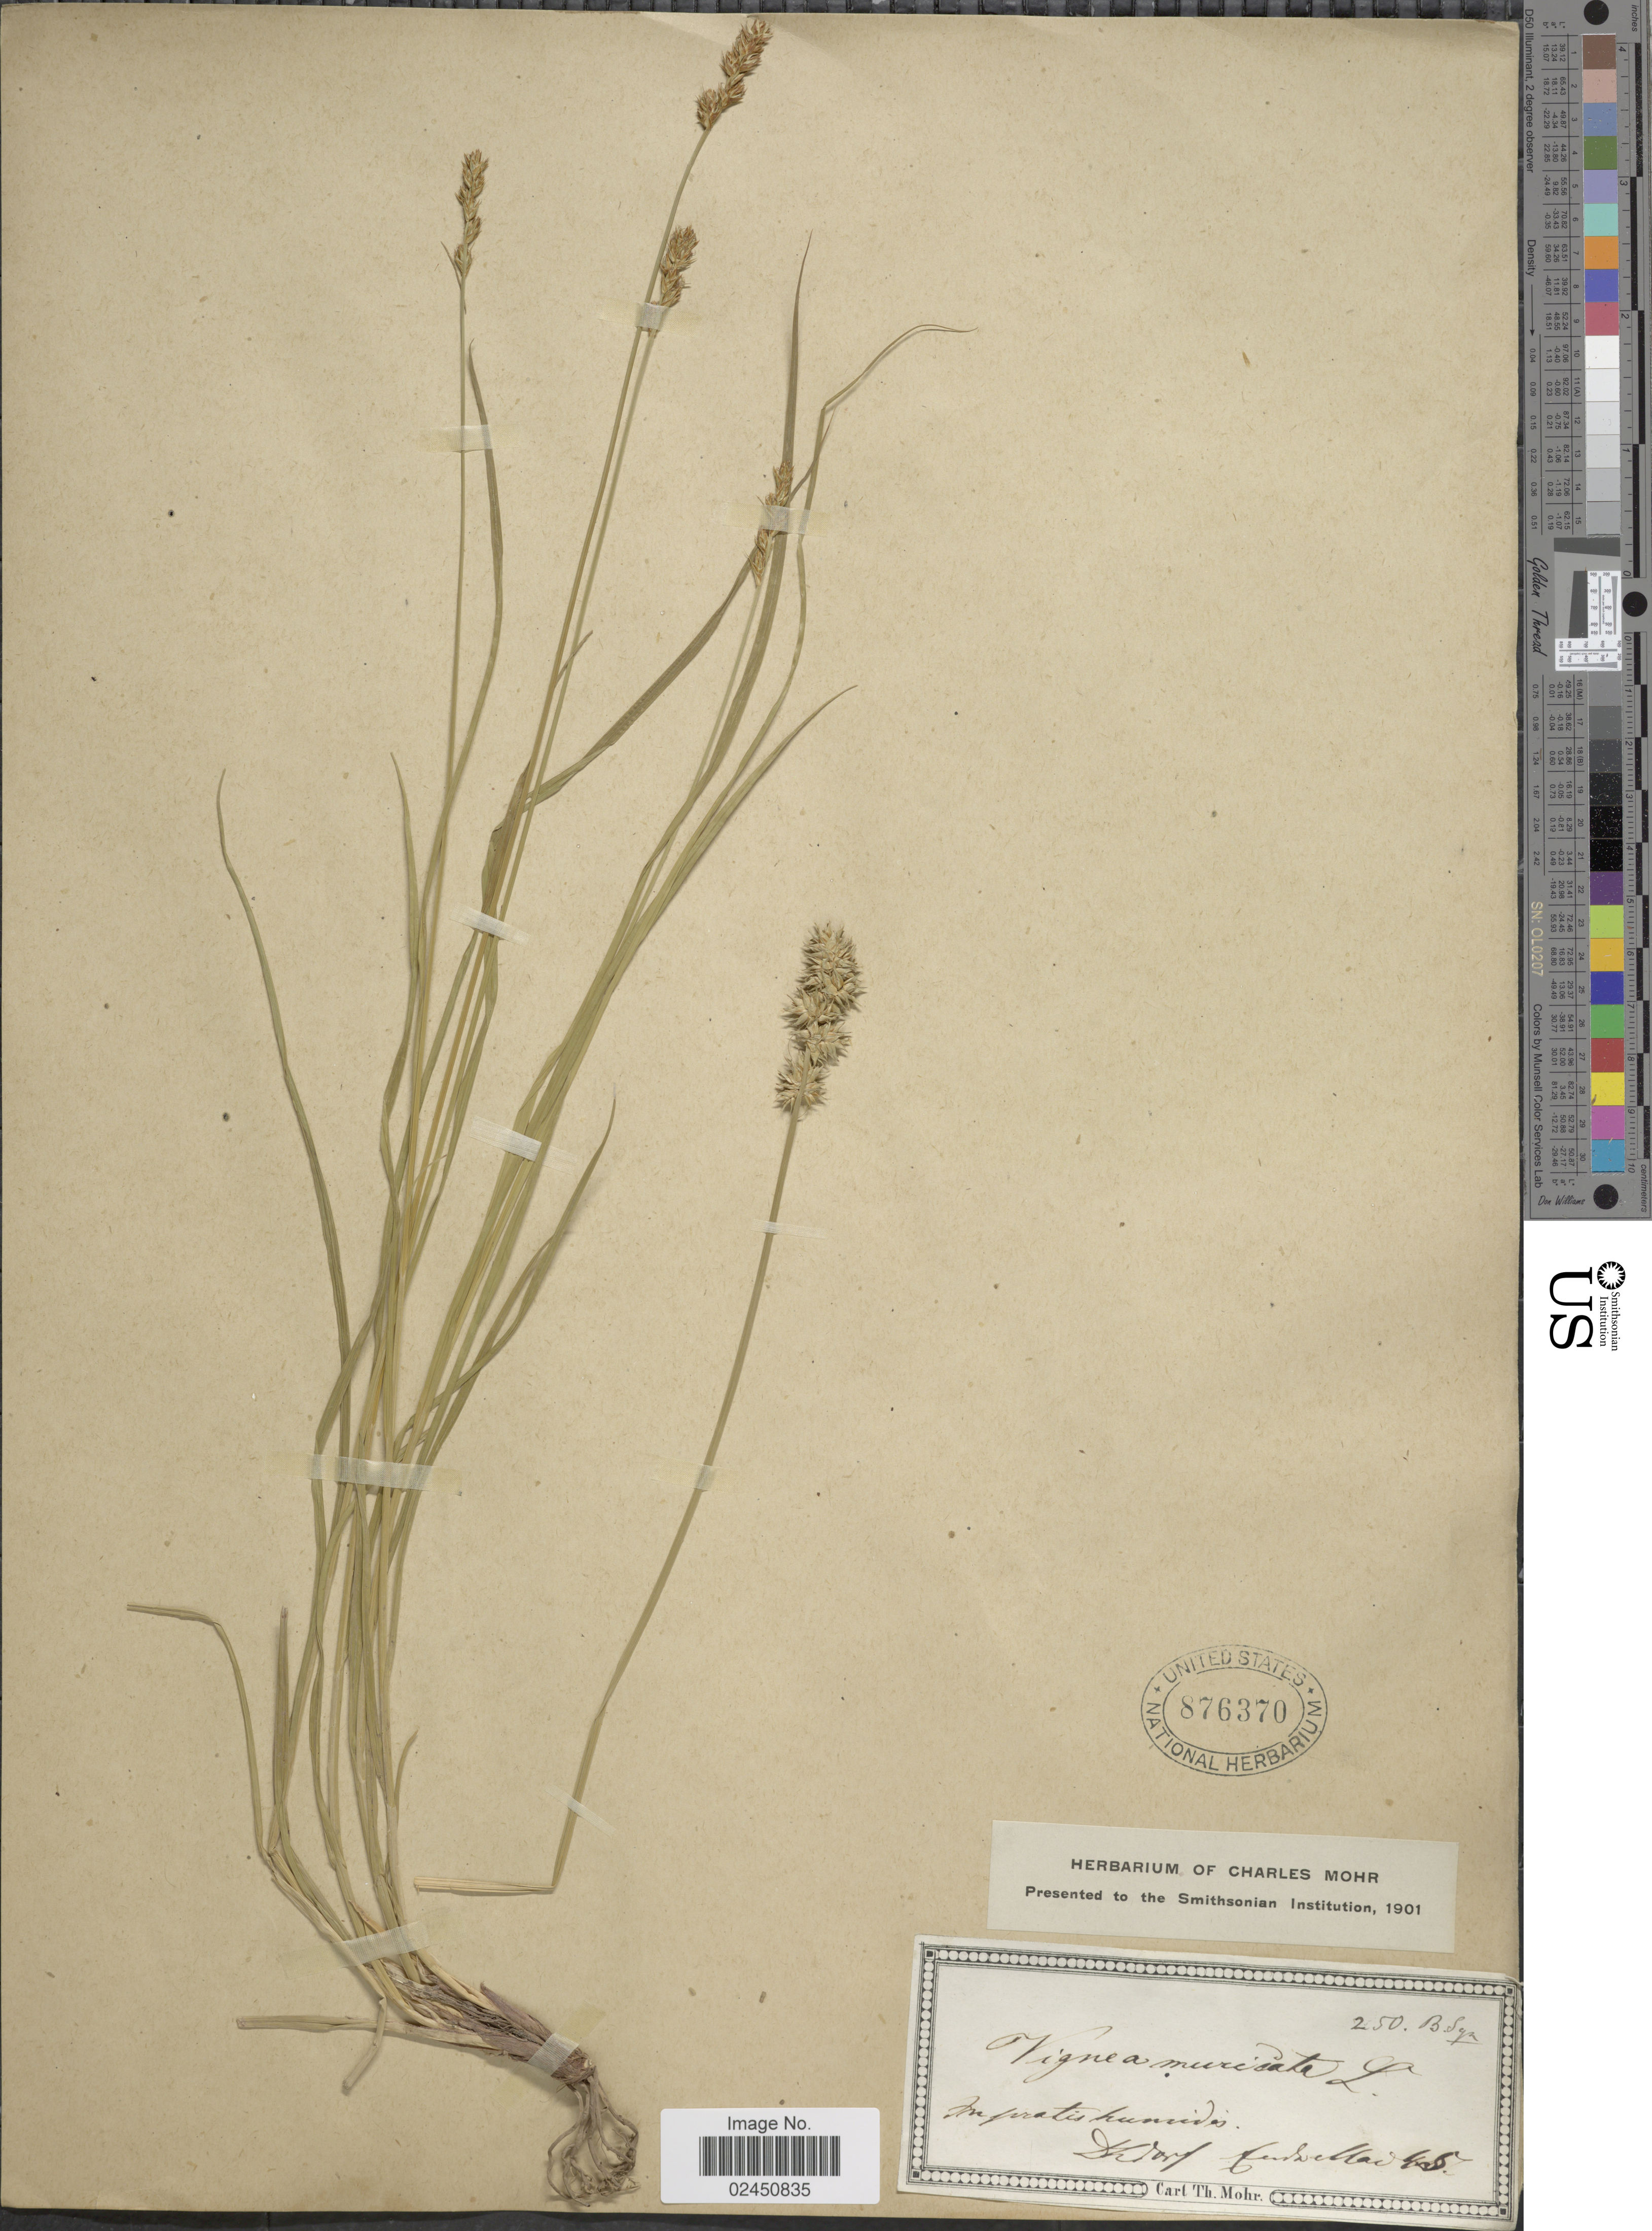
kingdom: Plantae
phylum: Tracheophyta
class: Liliopsida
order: Poales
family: Cyperaceae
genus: Carex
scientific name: Carex muricata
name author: L.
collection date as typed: Transcribed d/m/y: //45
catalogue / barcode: US 876370